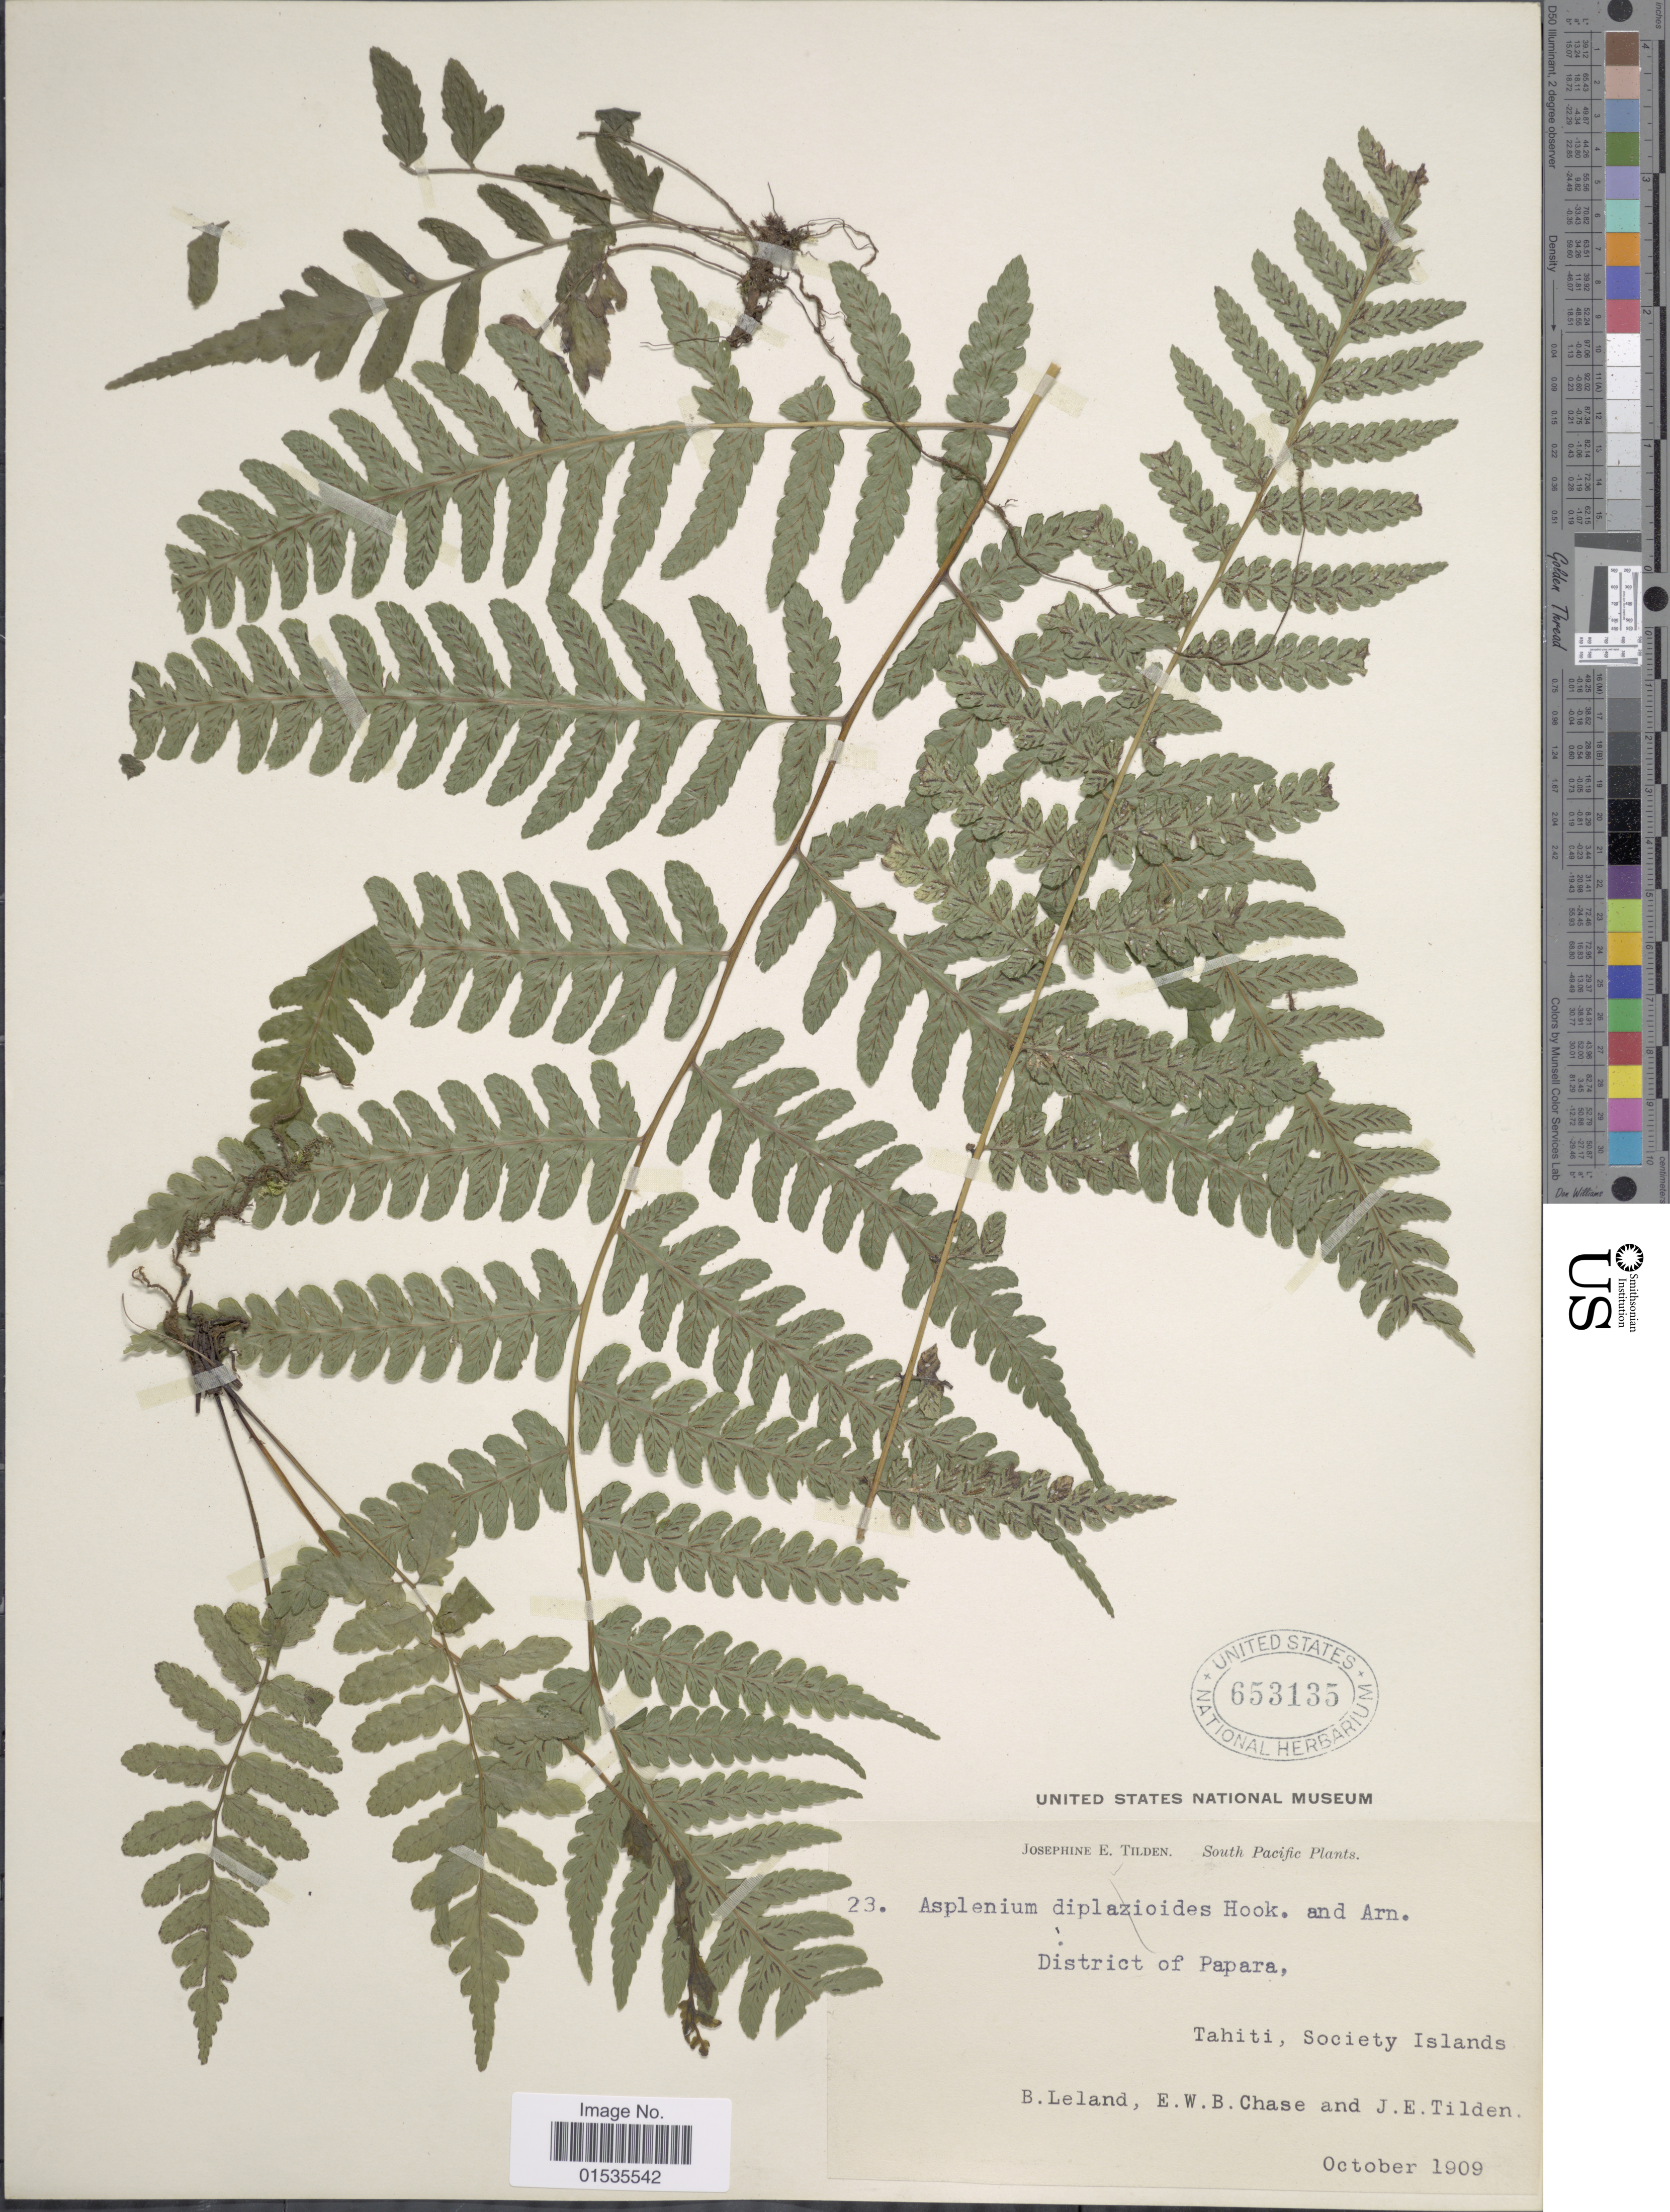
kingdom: Plantae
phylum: Tracheophyta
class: Polypodiopsida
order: Polypodiales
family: Dryopteridaceae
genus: Lomagramma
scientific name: Lomagramma tahitensis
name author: Holttum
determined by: Florence, J.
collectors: B. Leland, E. W. Chase & J. E. Tilden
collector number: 23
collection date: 1909-10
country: French Polynesia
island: Tahiti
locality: Tahiti, Society Islands, District of Papara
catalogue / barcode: US 653135-2